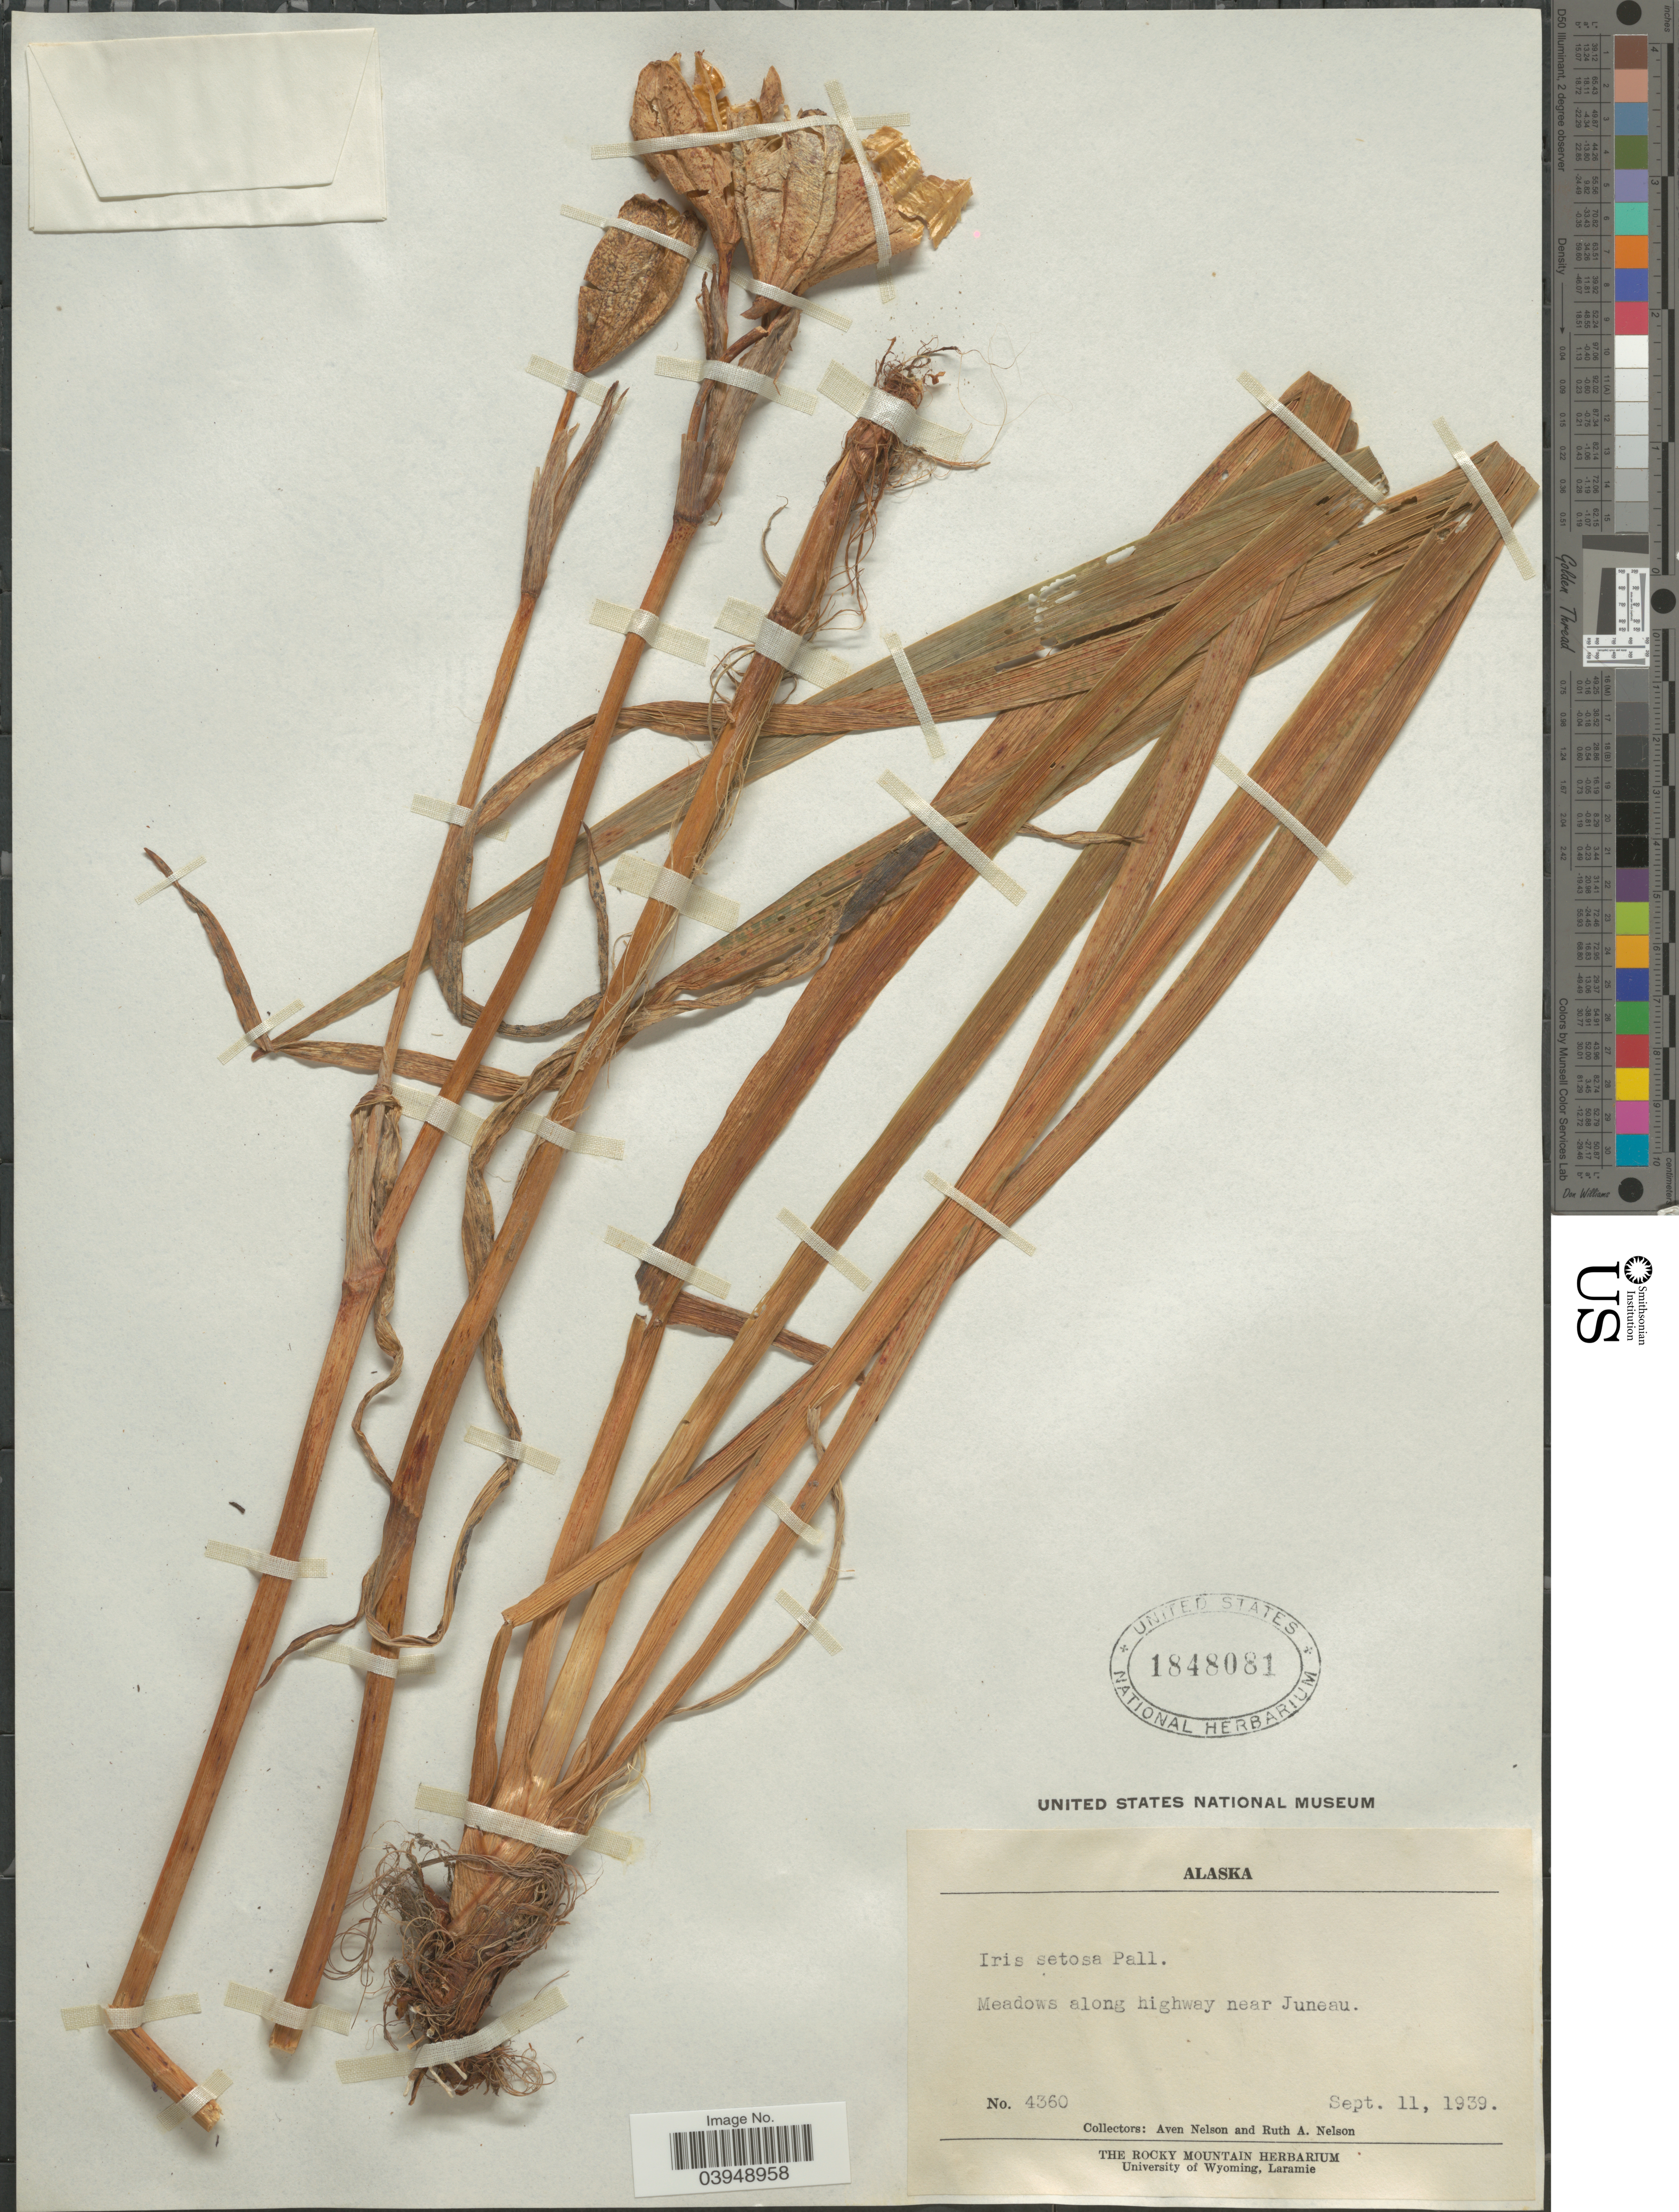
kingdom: Plantae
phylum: Tracheophyta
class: Liliopsida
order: Asparagales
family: Iridaceae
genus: Iris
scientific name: Iris setosa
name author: Pall. ex Link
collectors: A. Nelson & R. A. Nelson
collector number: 4360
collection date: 1939-09-11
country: United States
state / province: Alaska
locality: Meadows along highway near Juneau.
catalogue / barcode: US 1848081